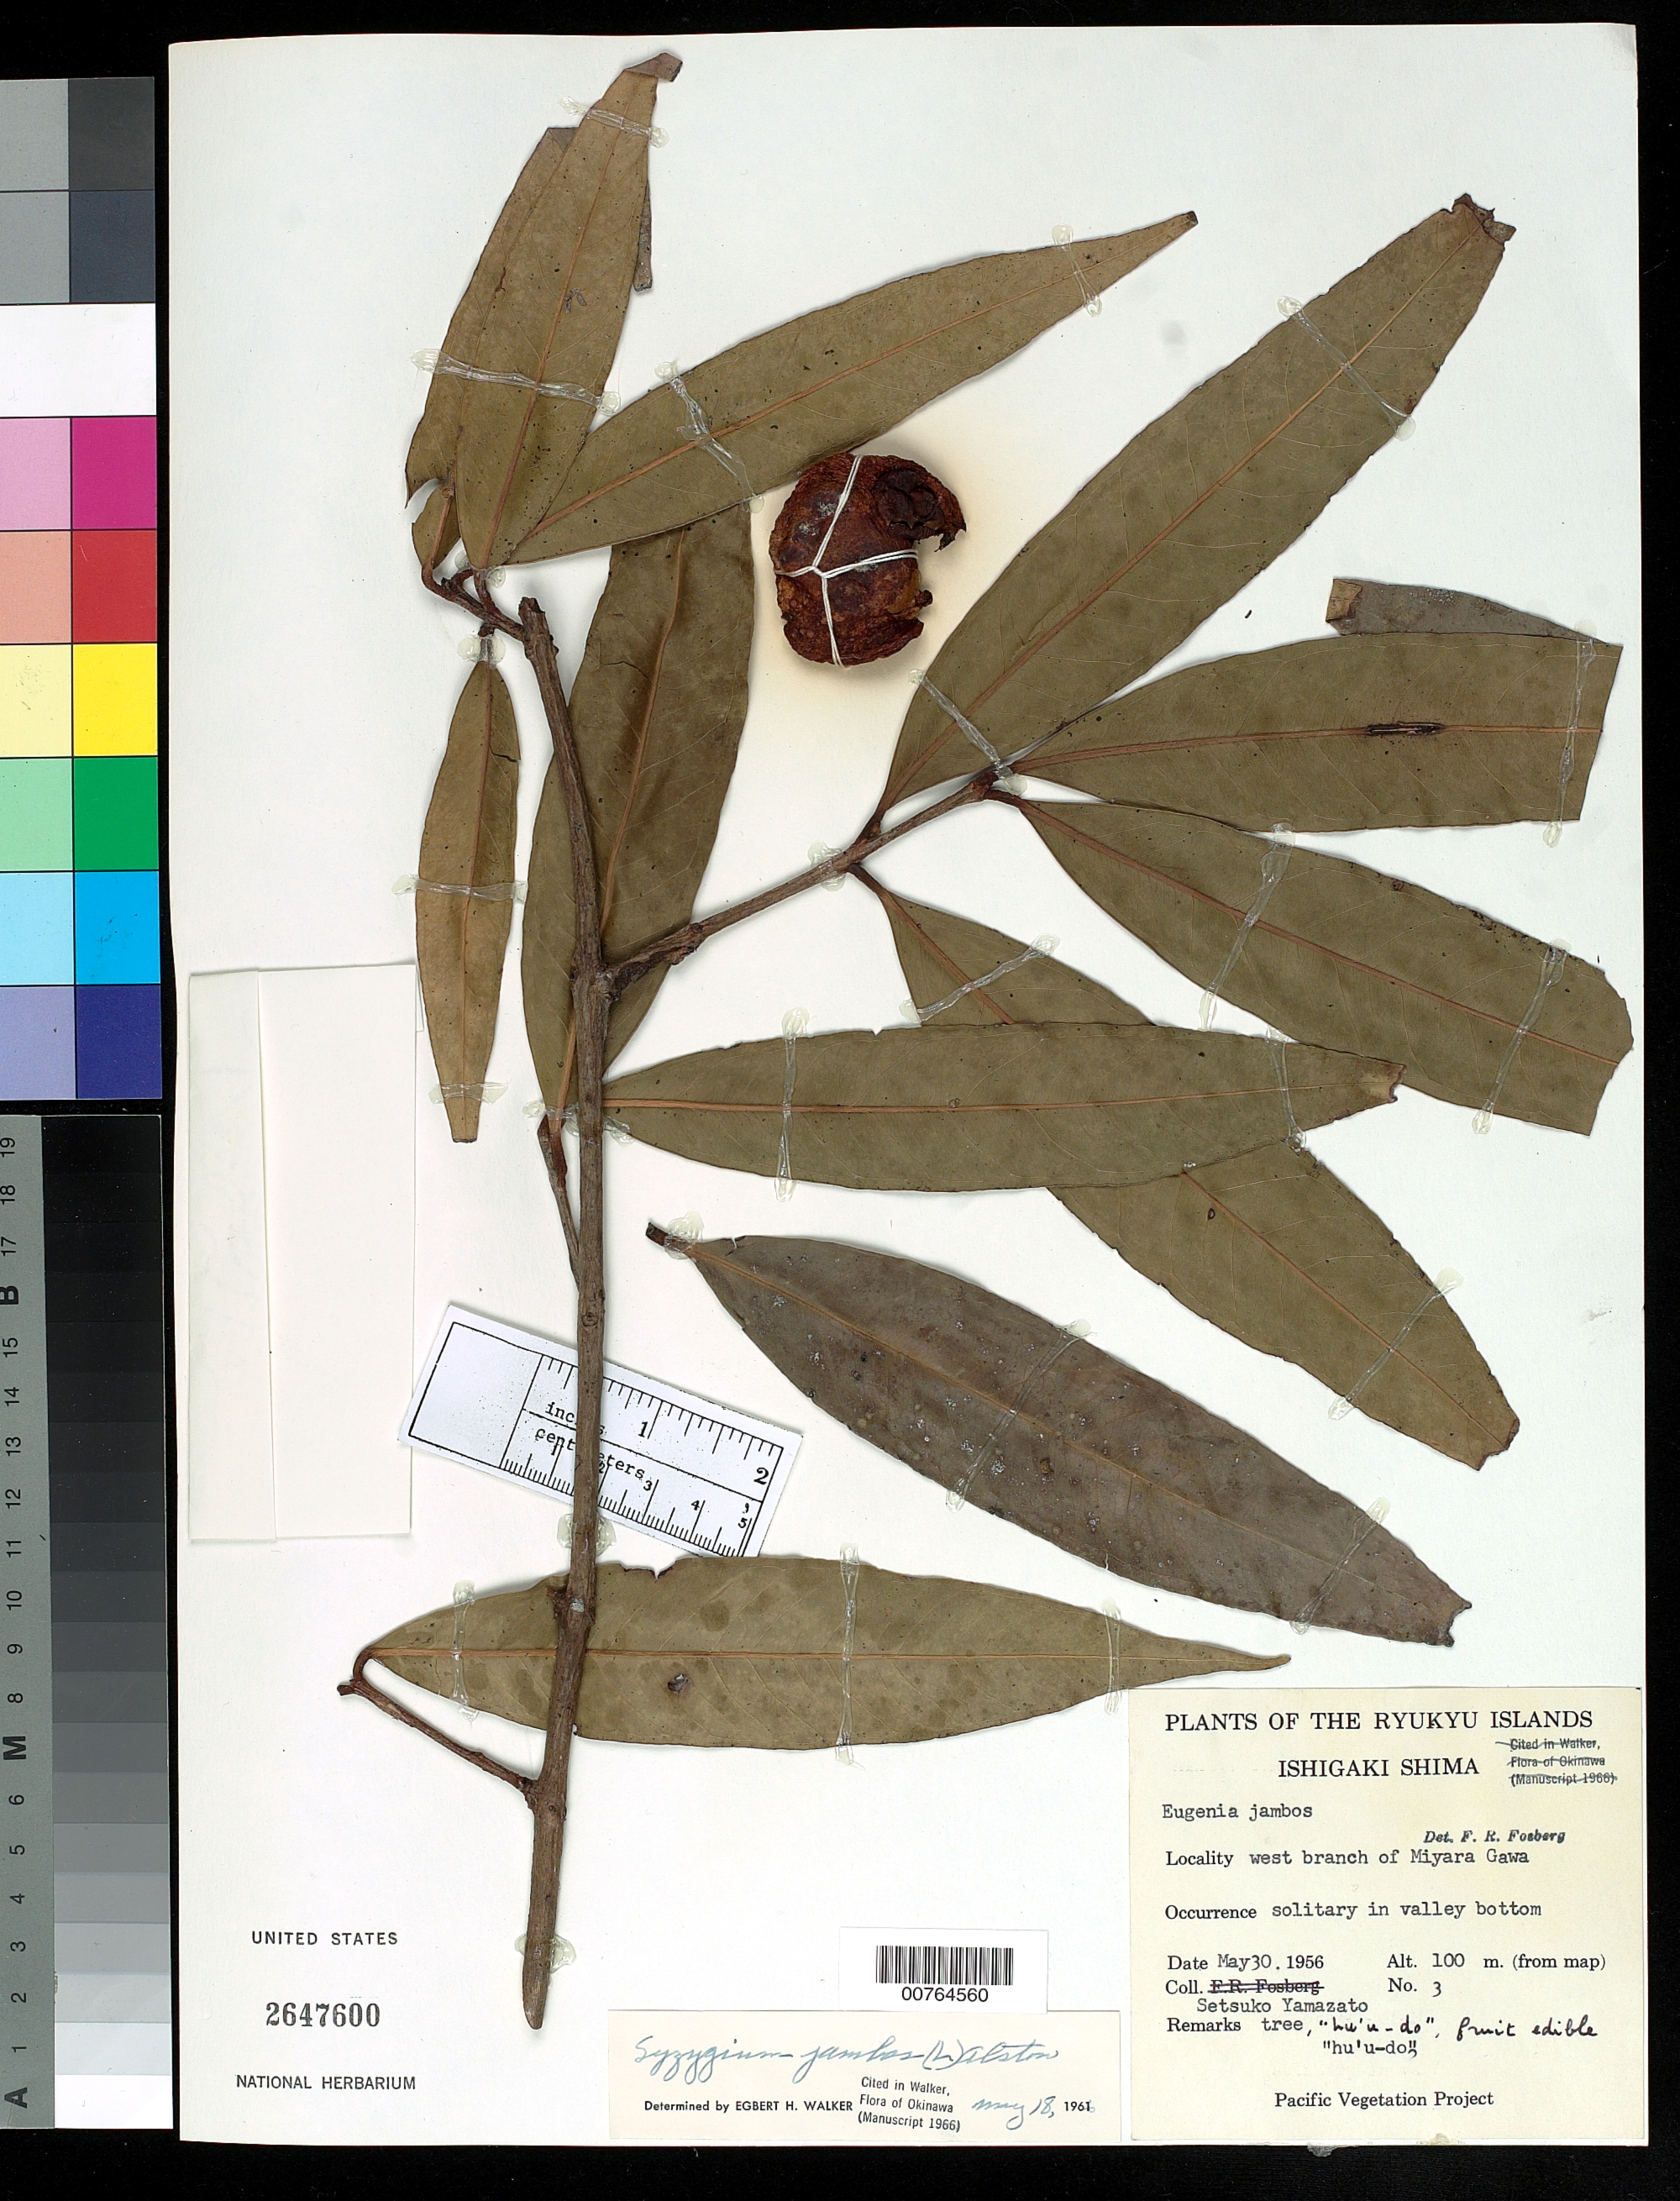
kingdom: Plantae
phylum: Tracheophyta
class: Magnoliopsida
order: Myrtales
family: Myrtaceae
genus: Syzygium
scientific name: Syzygium jambos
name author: (L.) Alston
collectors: S. Yamazato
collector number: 3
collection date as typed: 30 May 1956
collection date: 1956-05-30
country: Japan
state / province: Okinawa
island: Ryukyu Is.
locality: Ishigaki Shima, w branch of Miyara Gawa.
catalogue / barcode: US 2647600